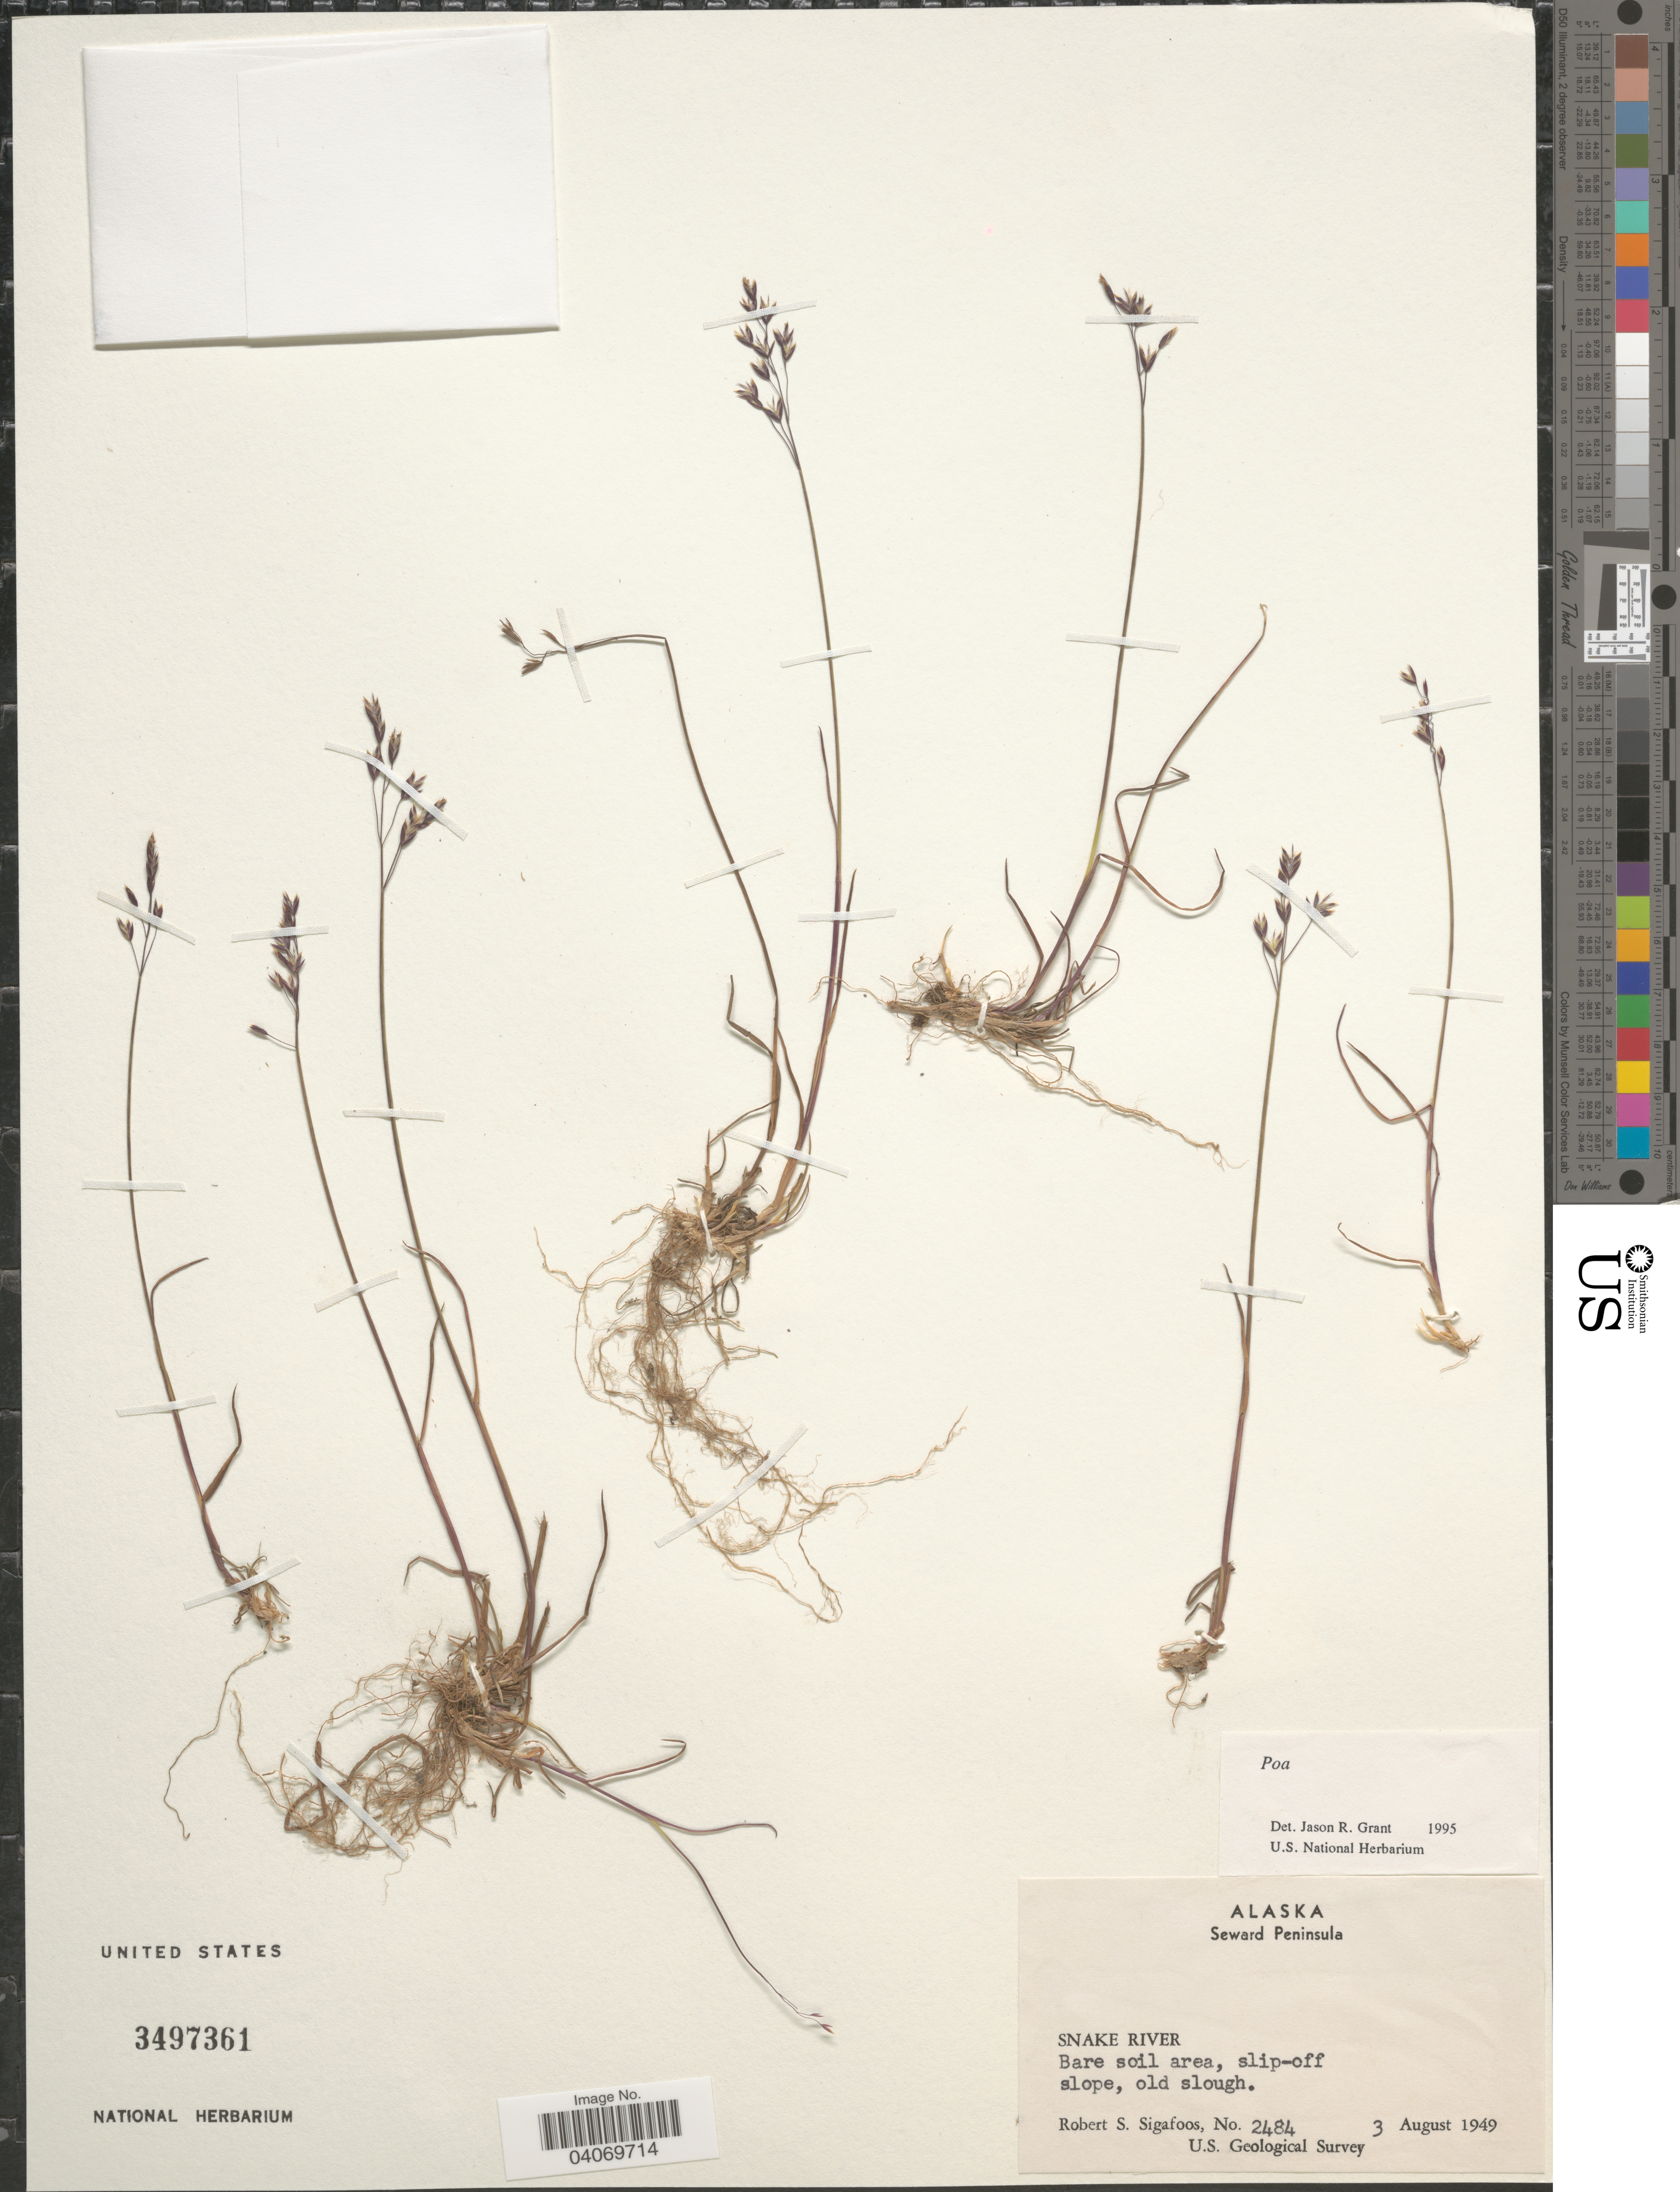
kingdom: Plantae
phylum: Tracheophyta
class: Liliopsida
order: Poales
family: Poaceae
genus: Poa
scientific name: Poa sp.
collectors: R. Sigafoos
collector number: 2484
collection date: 1949-08-03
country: United States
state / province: Alaska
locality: Seward Peninsula. Snake River. U.S. Geological Survey.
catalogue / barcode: US 3497361